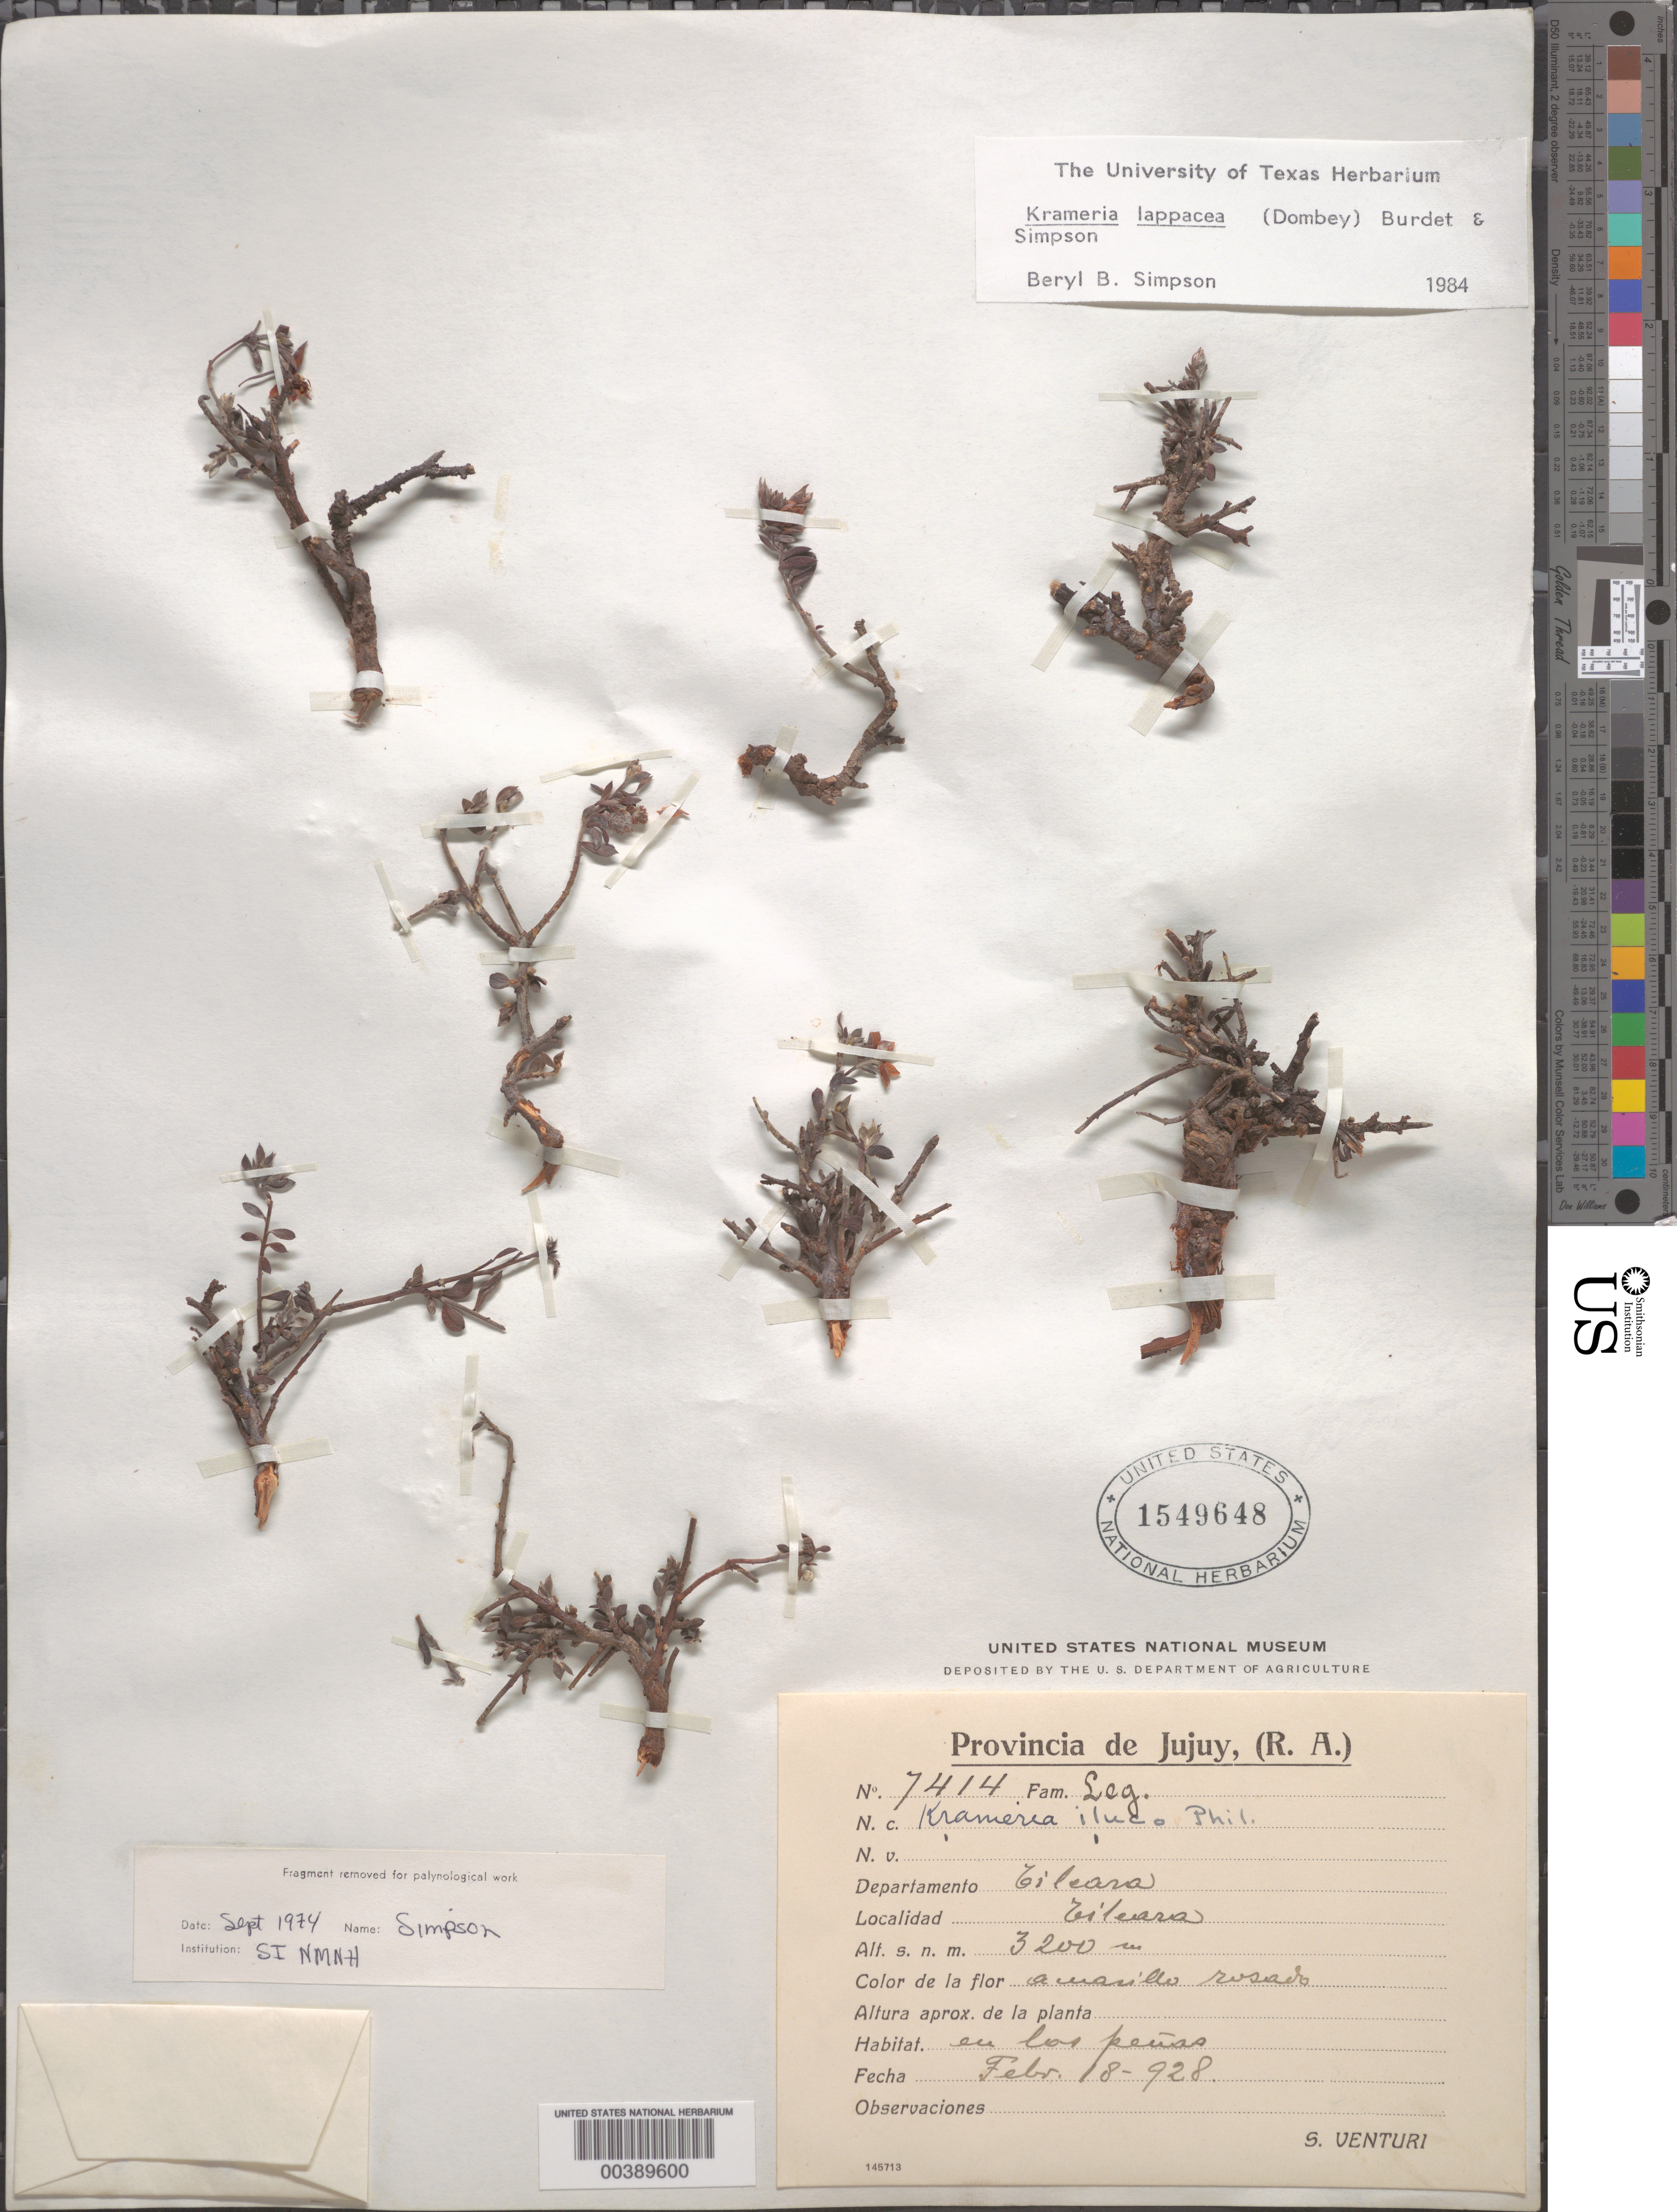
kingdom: Plantae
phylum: Tracheophyta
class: Magnoliopsida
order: Zygophyllales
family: Krameriaceae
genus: Krameria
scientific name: Krameria lappacea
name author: (Dombey) Burdet & B.B. Simpson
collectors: S. Venturi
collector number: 7414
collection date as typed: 18 Feb 1928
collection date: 1928-02-18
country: Argentina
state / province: Jujuy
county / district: Tilcara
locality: Dept. Tilcara, Tilcara.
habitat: En los penas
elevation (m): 3200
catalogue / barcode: US 1549648